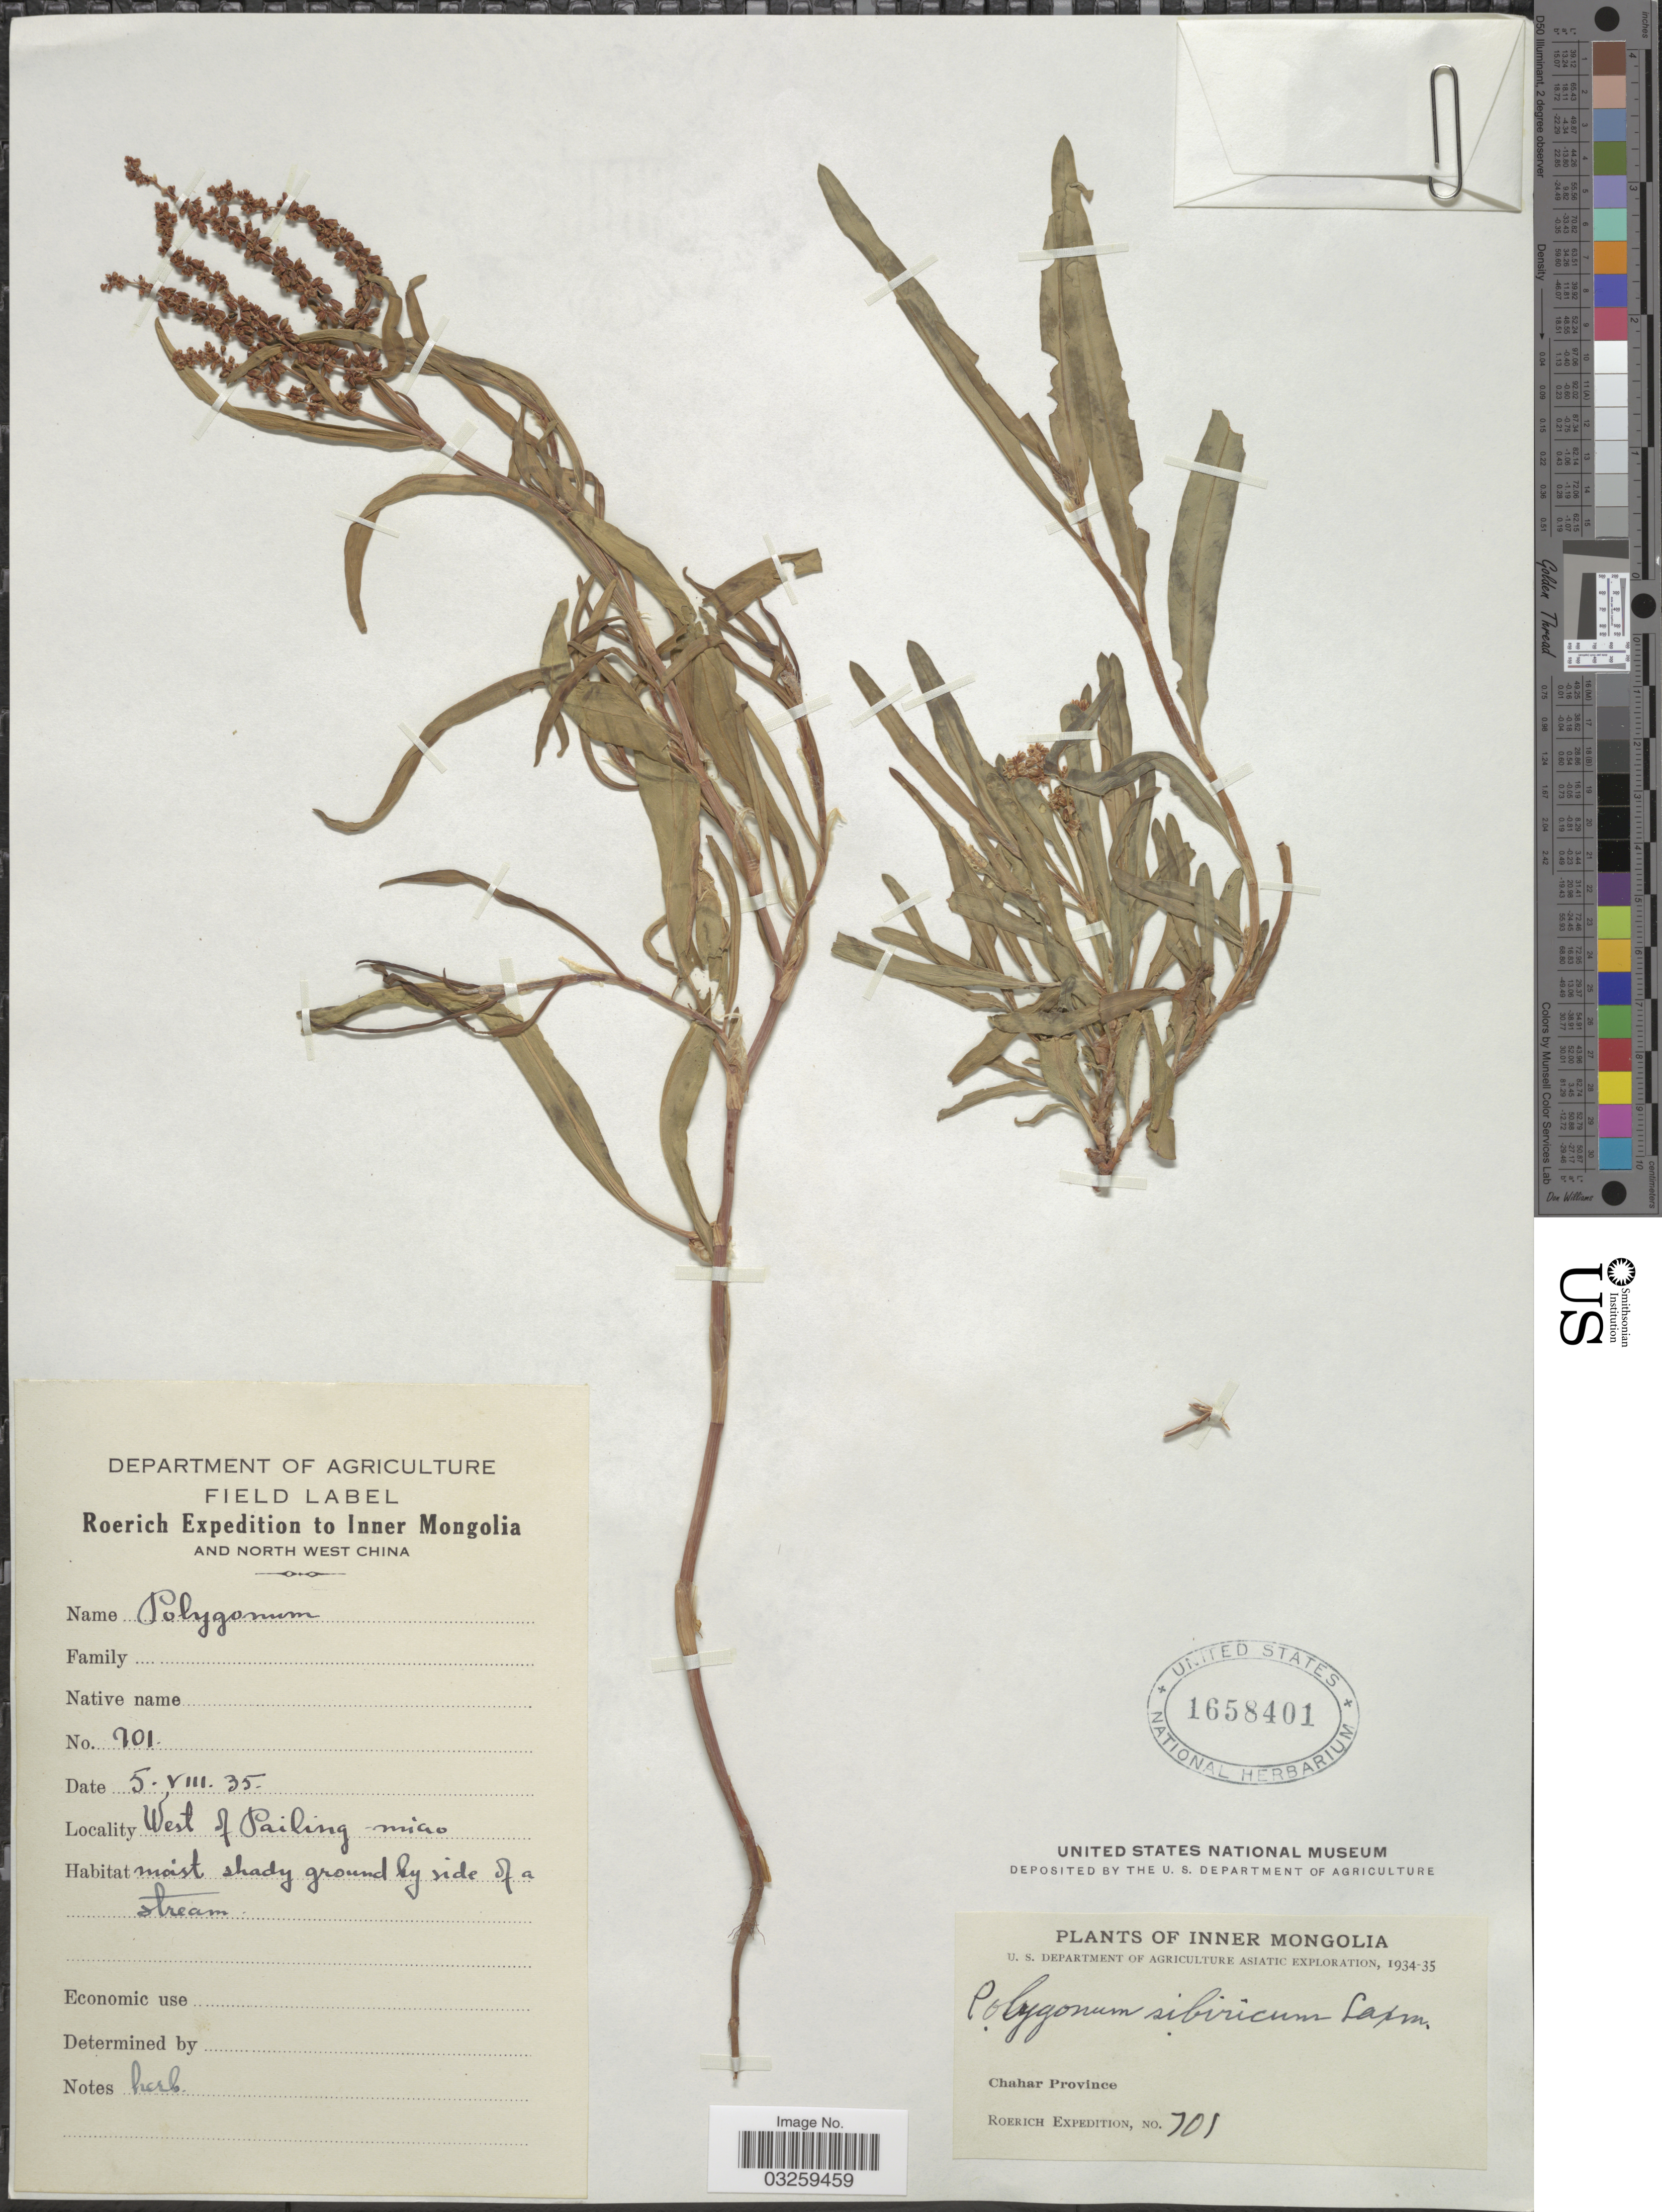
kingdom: Plantae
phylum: Tracheophyta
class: Magnoliopsida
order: Caryophyllales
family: Polygonaceae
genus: Knorringia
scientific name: Knorringia sibirica subsp. sibirica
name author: (Laxm.) Tzvelev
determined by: Strong, Mark T., (BOT), Smithsonian Institution - National Museum of Natural History (UNITED STATES)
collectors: Roerich Expedition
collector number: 701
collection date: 1935-08-05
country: China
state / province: Nei Monggol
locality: Inner Mongolia, Chahar Province, North West China, West of Pailing, miao.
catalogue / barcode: US 1658401